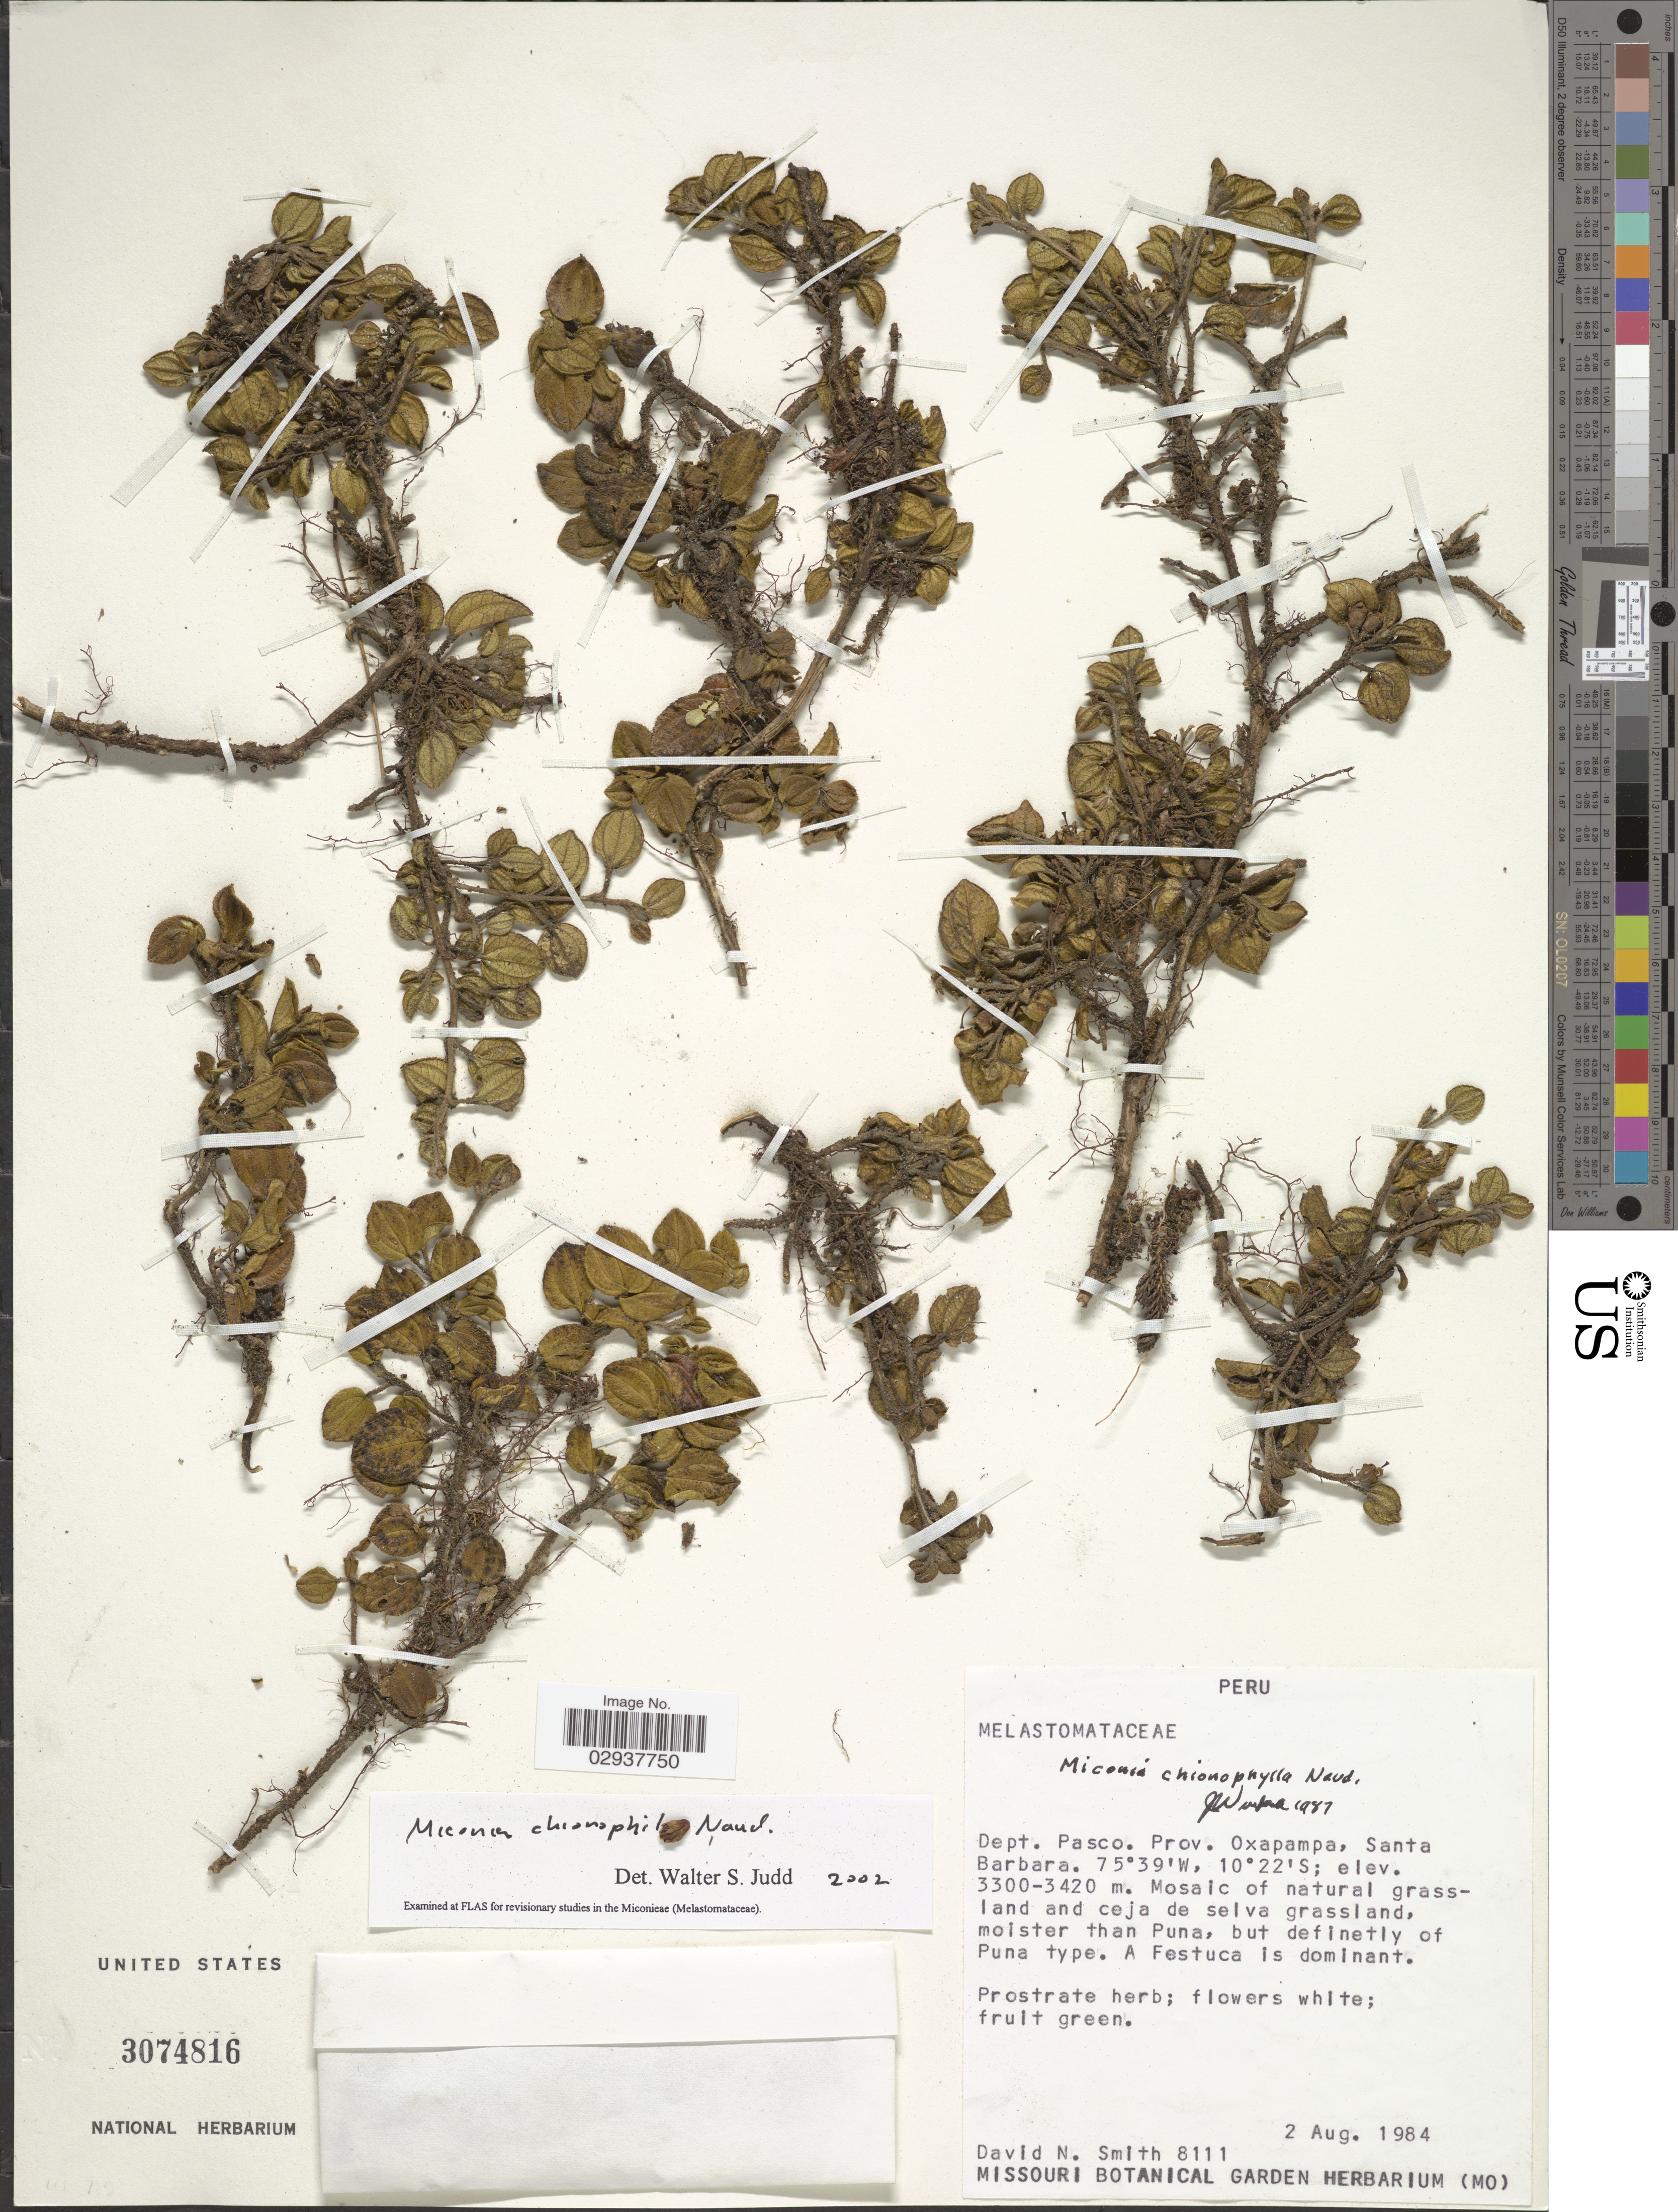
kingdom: Plantae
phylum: Tracheophyta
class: Magnoliopsida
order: Myrtales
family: Melastomataceae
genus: Miconia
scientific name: Miconia chionophila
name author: Naudin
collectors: D. Smith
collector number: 8111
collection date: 1984-08-02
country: Peru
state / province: Pasco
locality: Dept. Pasco. Prov. Oxapampa, Santa Barbara.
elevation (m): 3300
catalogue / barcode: US 3074816